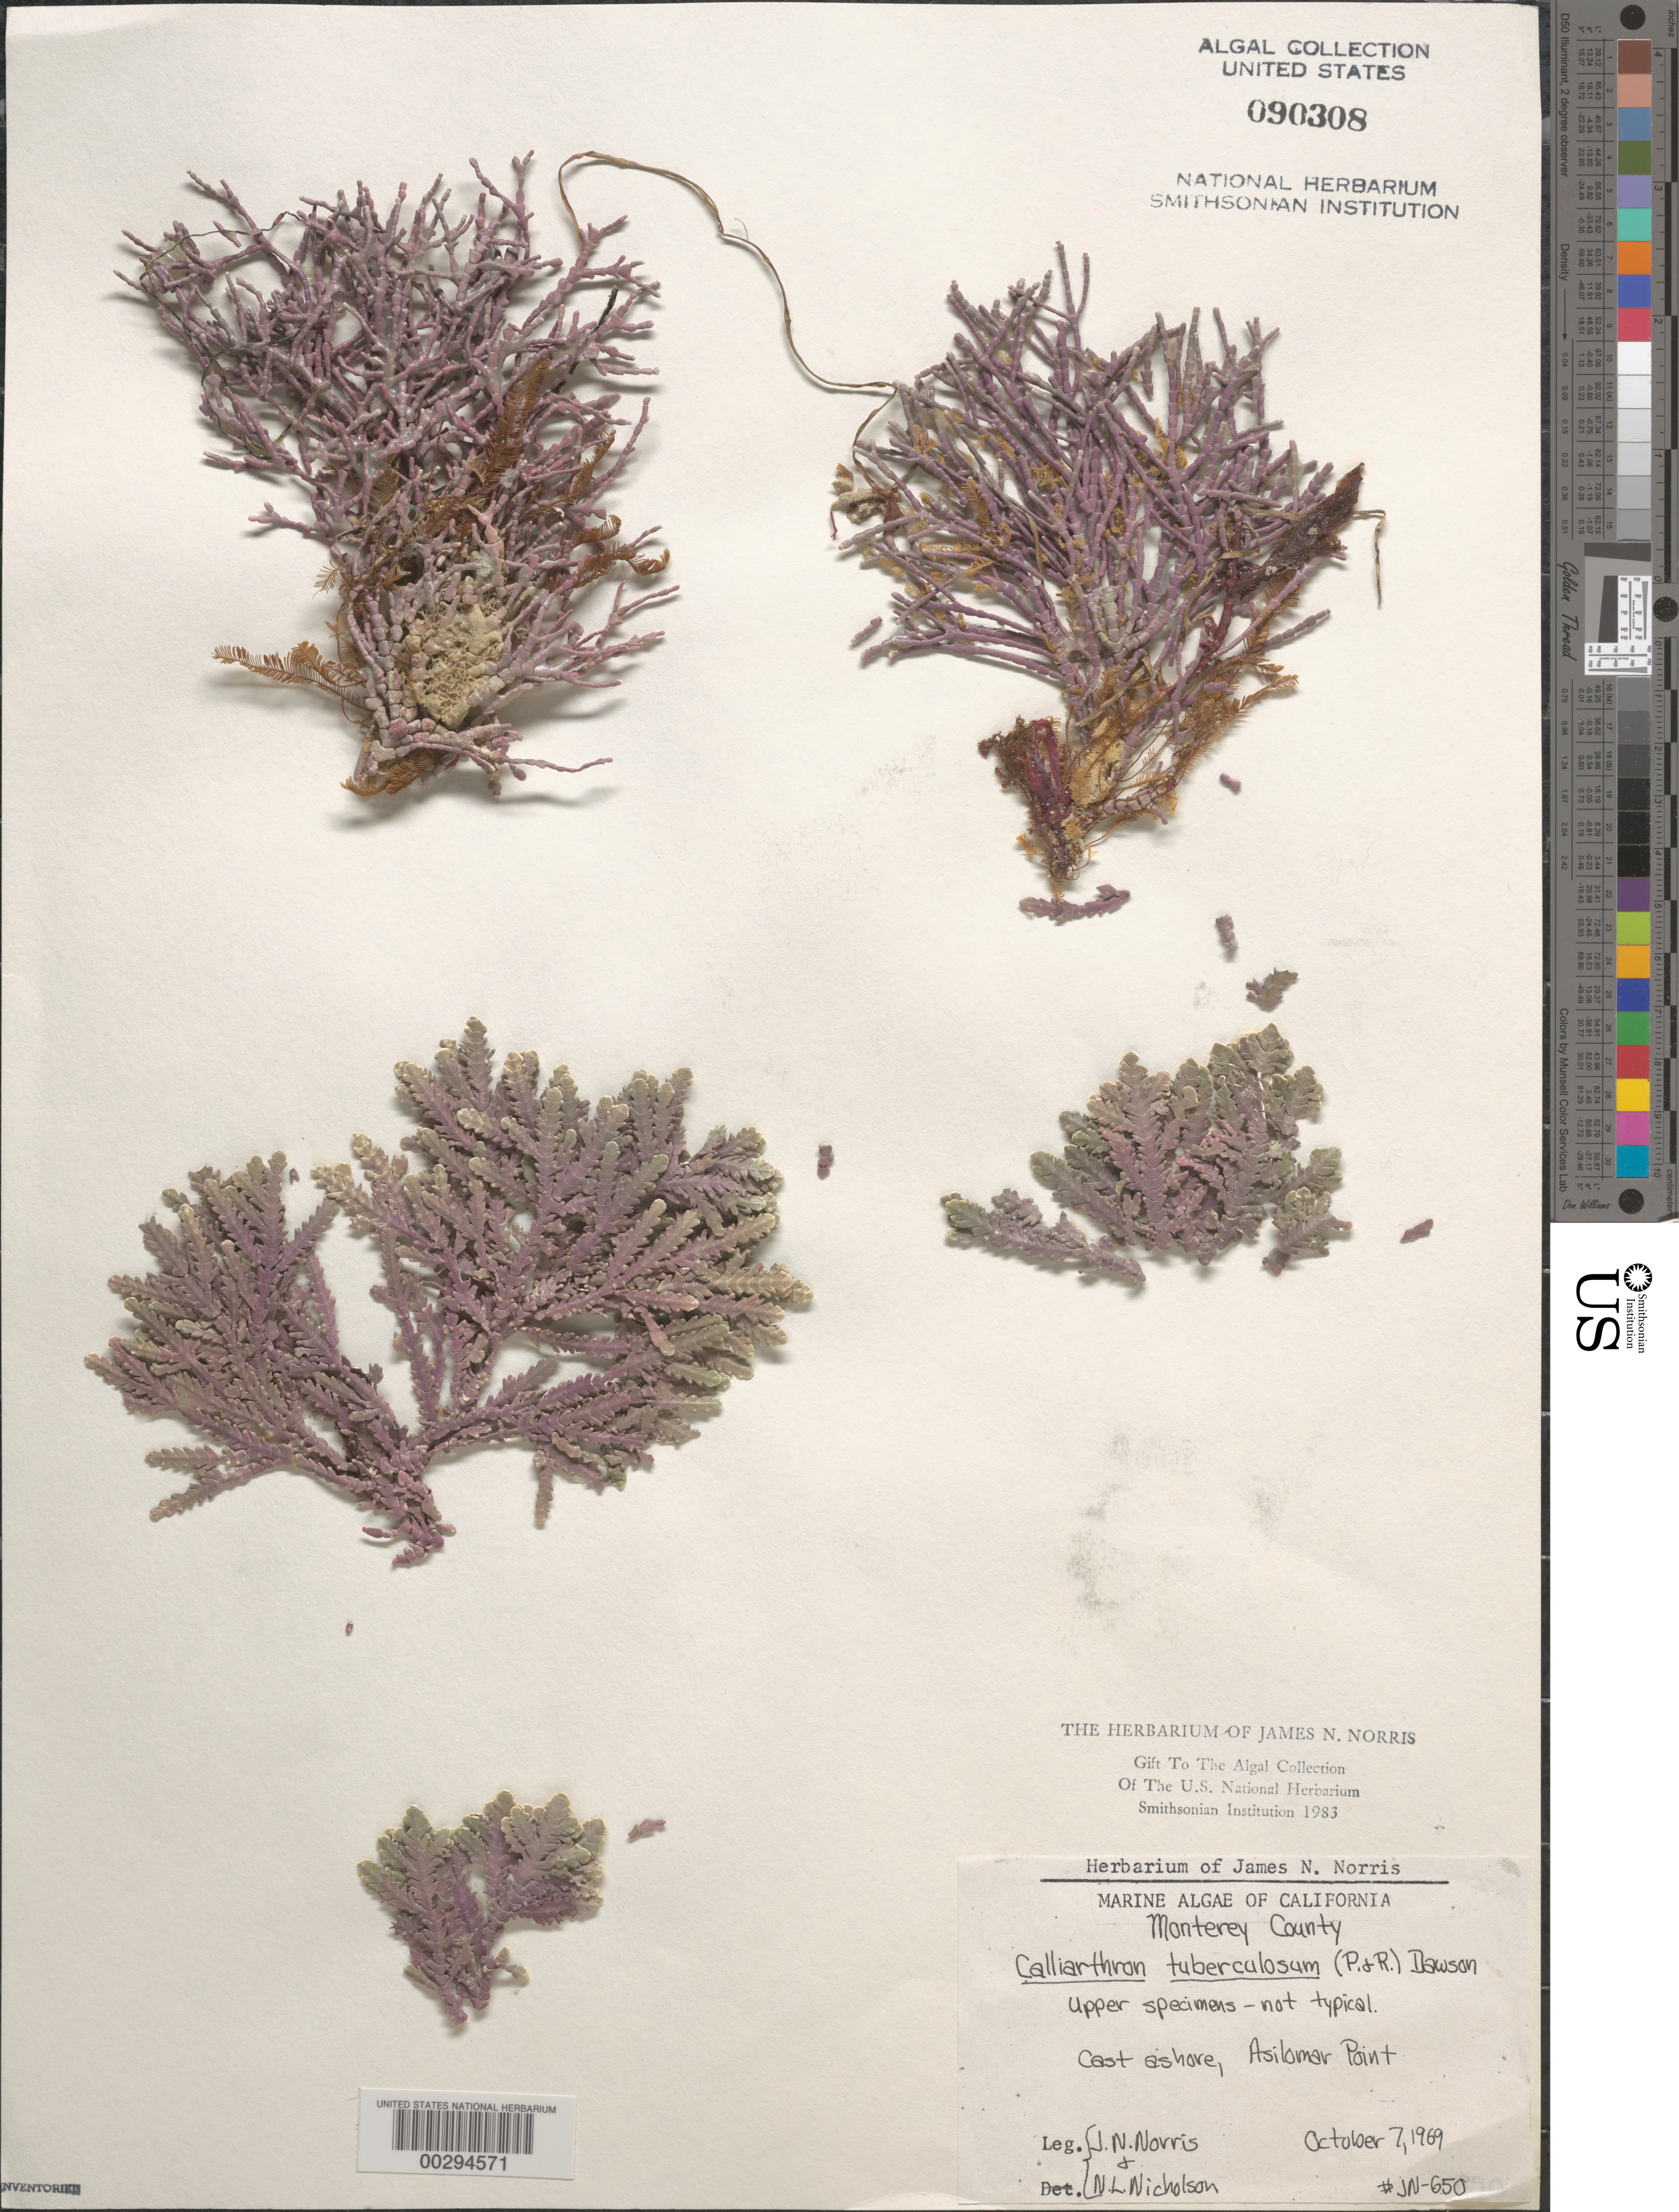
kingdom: Plantae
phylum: Rhodophyta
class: Florideophyceae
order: Corallinales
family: Corallinaceae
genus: Calliarthron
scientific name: Calliarthron tuberculosum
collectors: J. N. Norris & N. Nicholson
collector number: JN-650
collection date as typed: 07 Oct 1969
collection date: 1969-10-07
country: United States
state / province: California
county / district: Monterey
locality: Asilomar Point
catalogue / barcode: US 90308